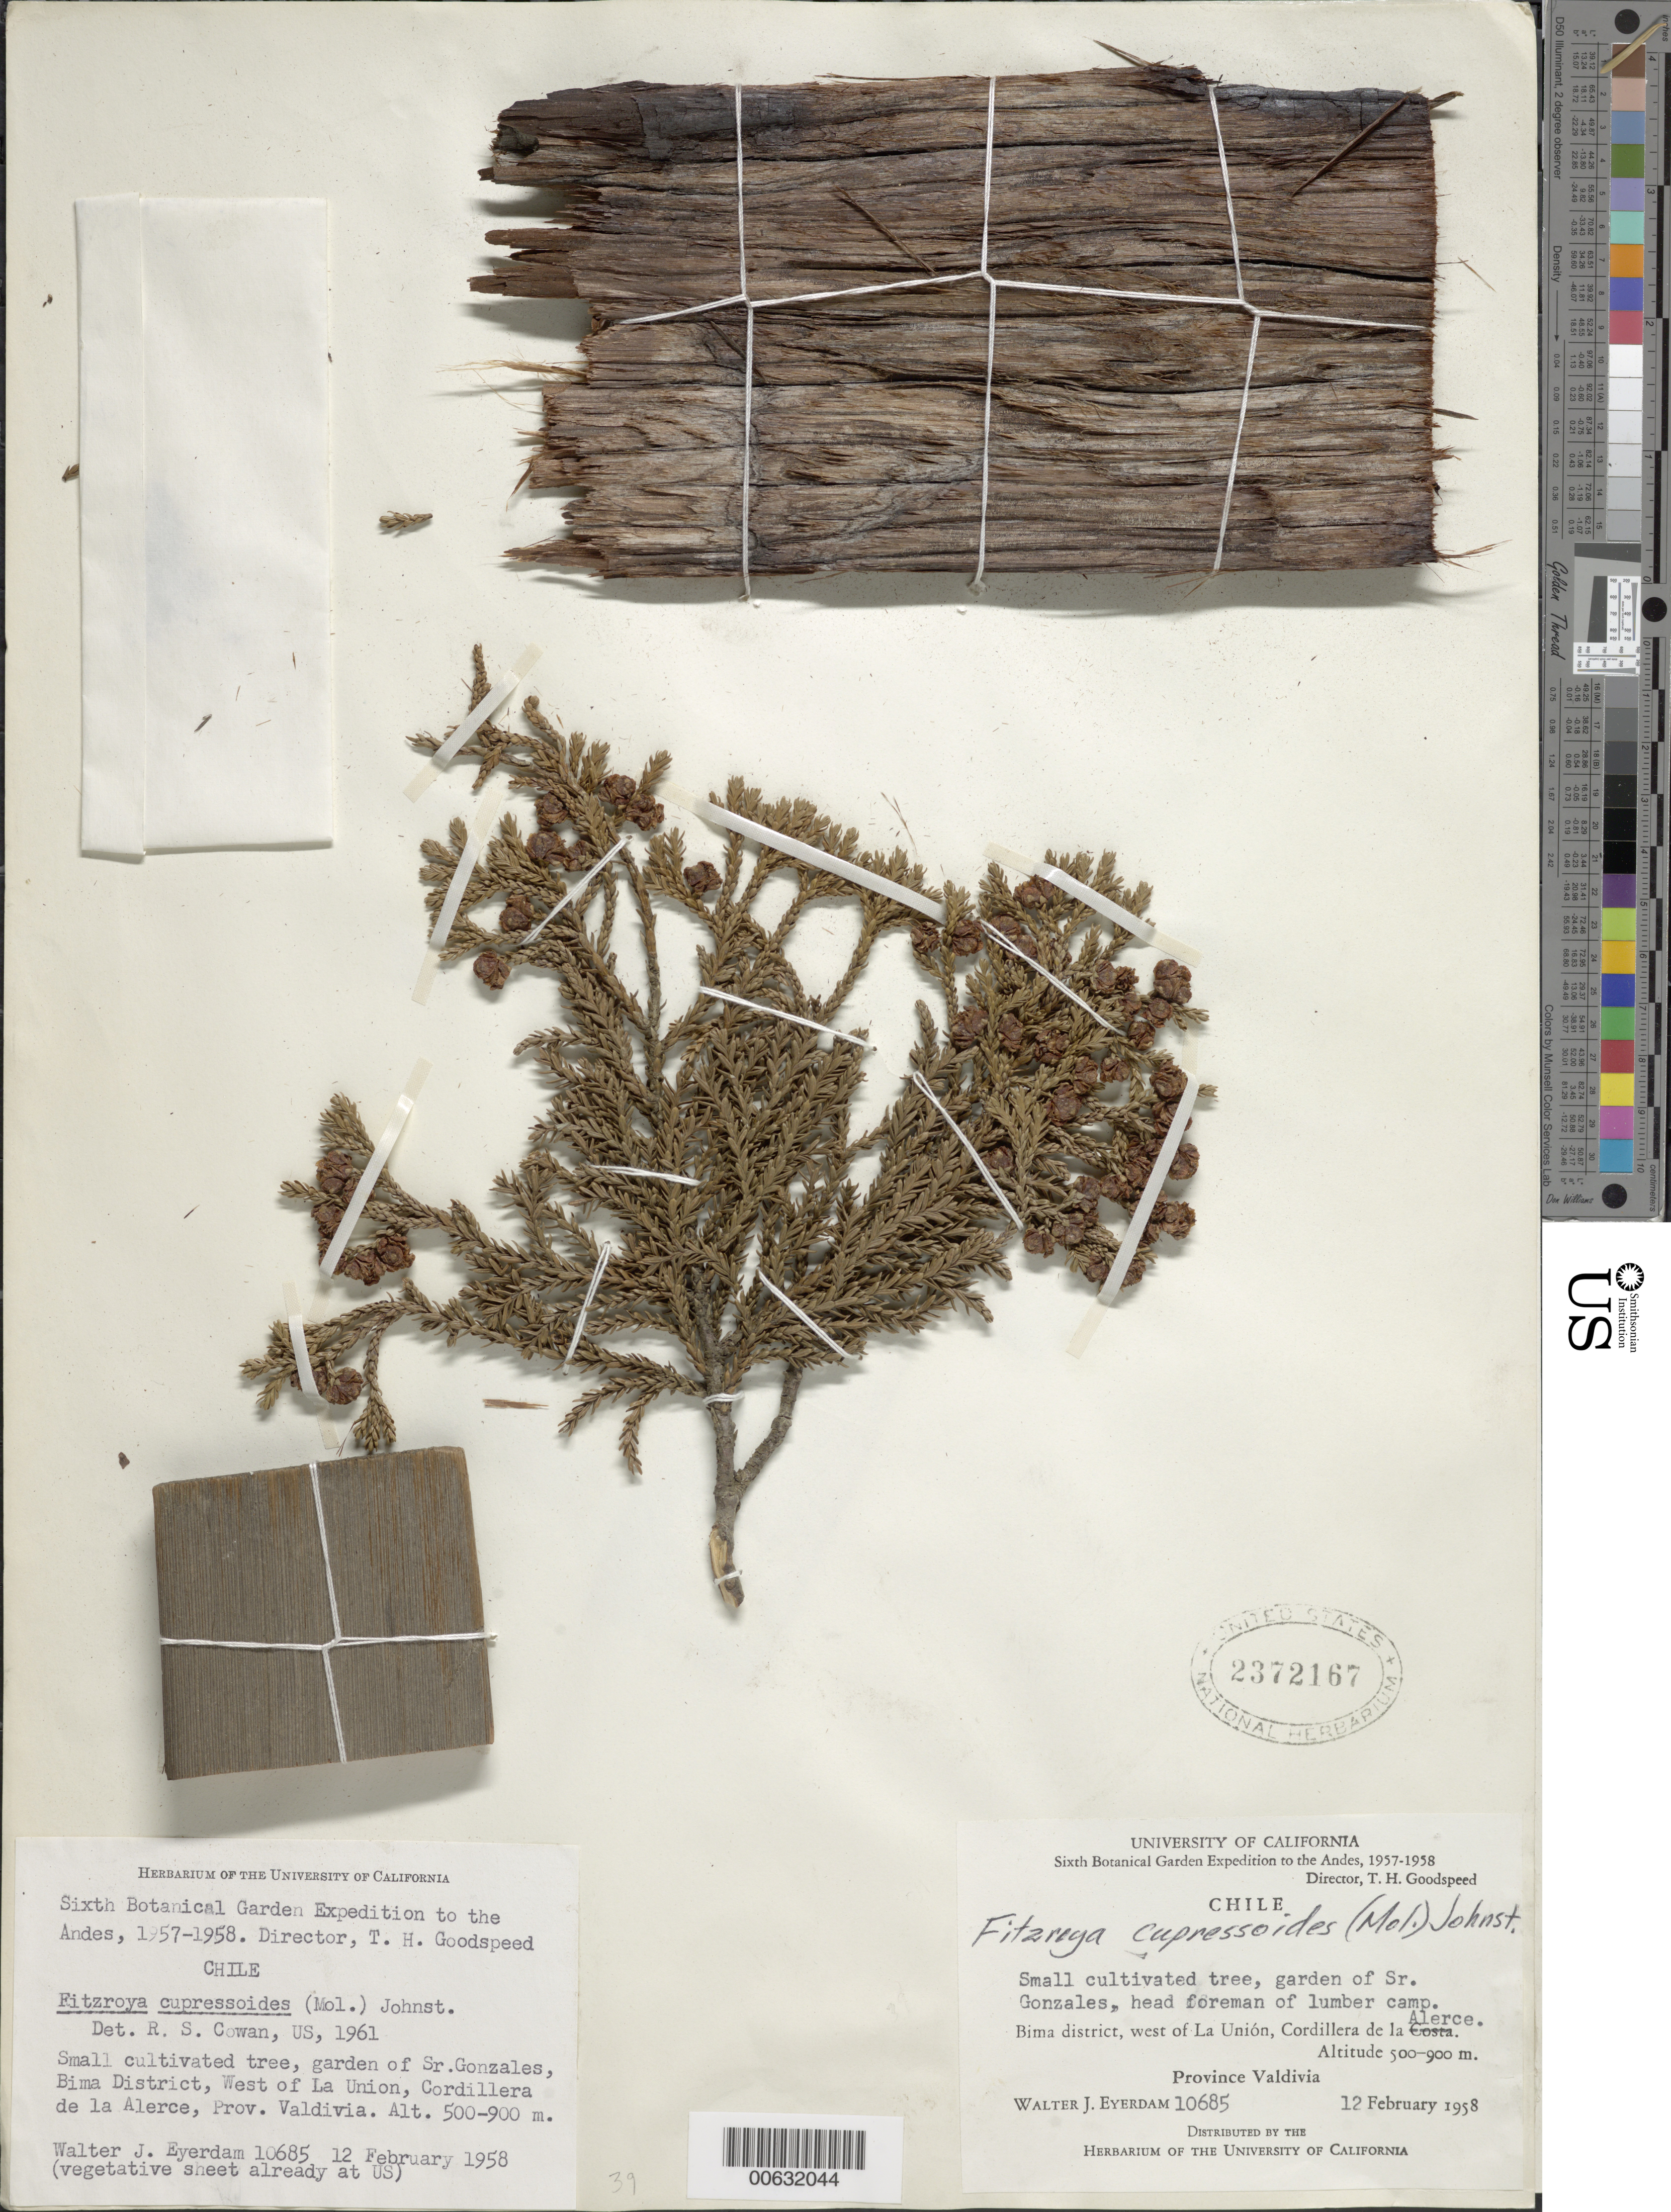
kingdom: Plantae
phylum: Tracheophyta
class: Pinopsida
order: Pinales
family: Cupressaceae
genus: Fitzroya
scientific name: Fitzroya cupressoides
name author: (Molina) I.M. Johnst.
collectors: W. J. Eyerdam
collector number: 10685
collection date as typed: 12 Feb 1958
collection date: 1958-02-12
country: Chile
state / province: Los Lagos (X)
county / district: Valdivia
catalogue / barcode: US 2372167